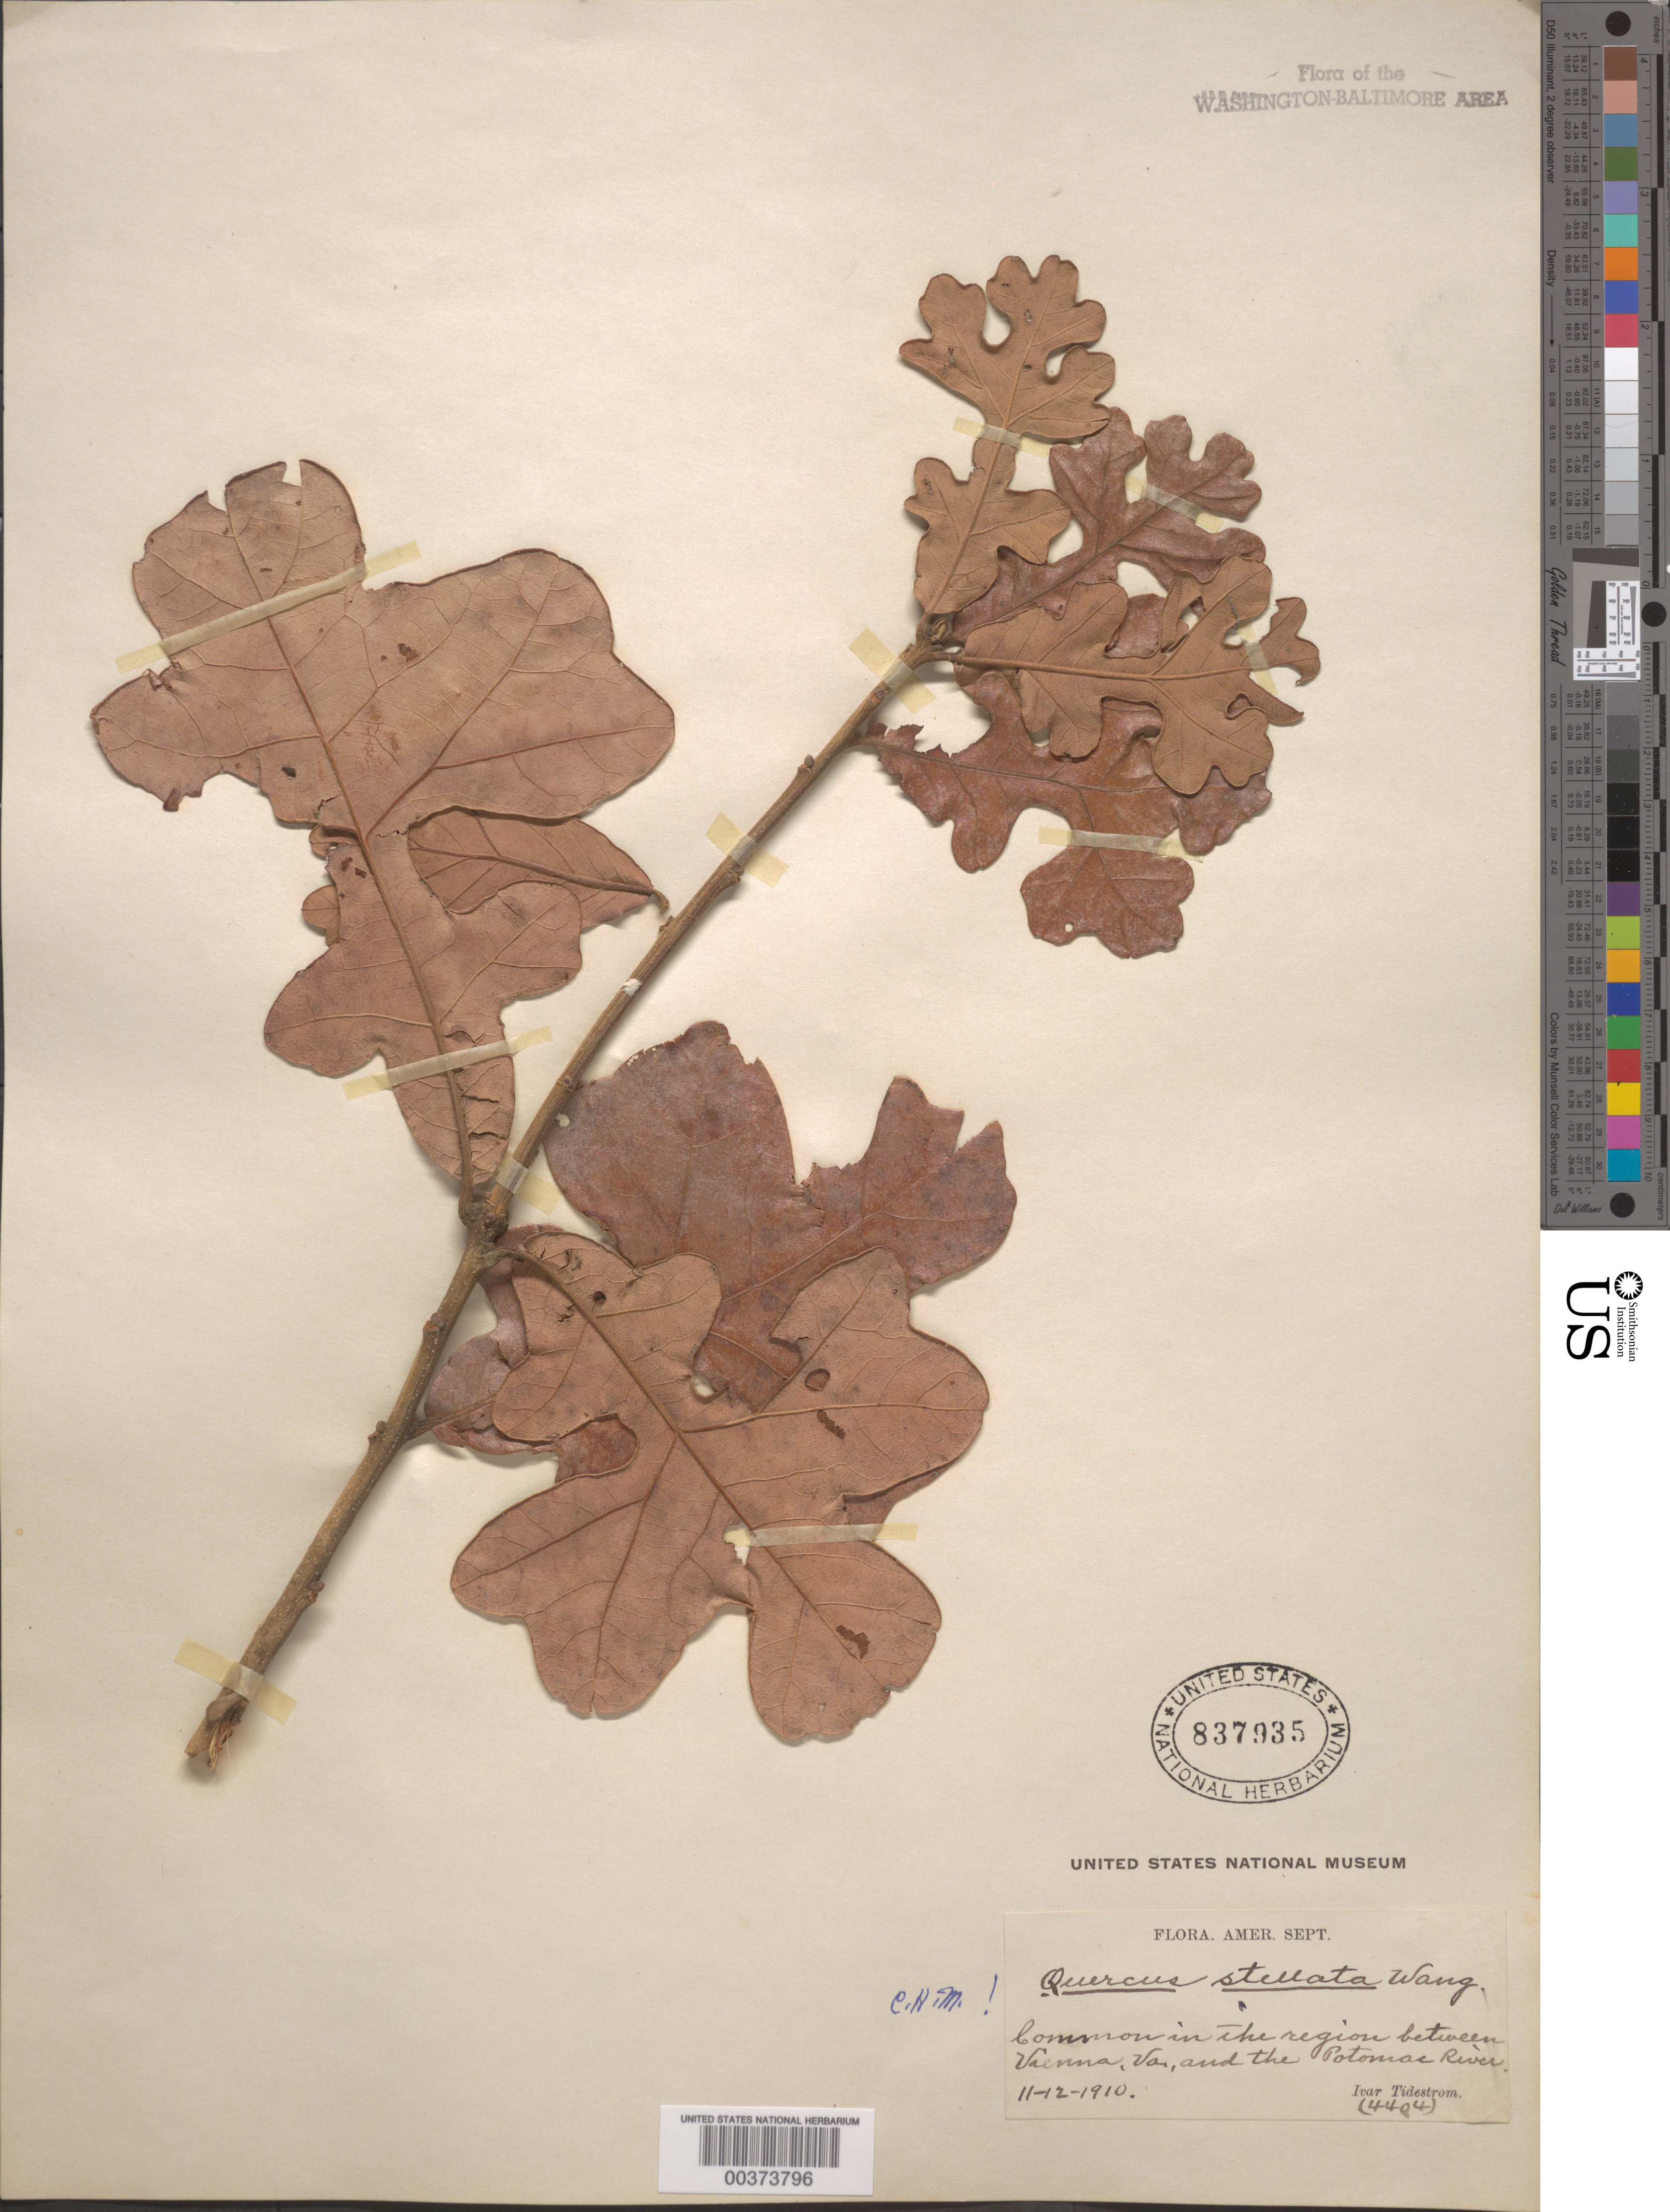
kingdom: Plantae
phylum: Tracheophyta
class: Magnoliopsida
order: Fagales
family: Fagaceae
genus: Quercus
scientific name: Quercus stellata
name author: Wangenh.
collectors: I. F. Tidestrom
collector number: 4404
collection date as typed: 12 Nov 1910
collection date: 1910-11-12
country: United States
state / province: Virginia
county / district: Fairfax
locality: Between Vienna and Potomac River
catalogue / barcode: US 837935